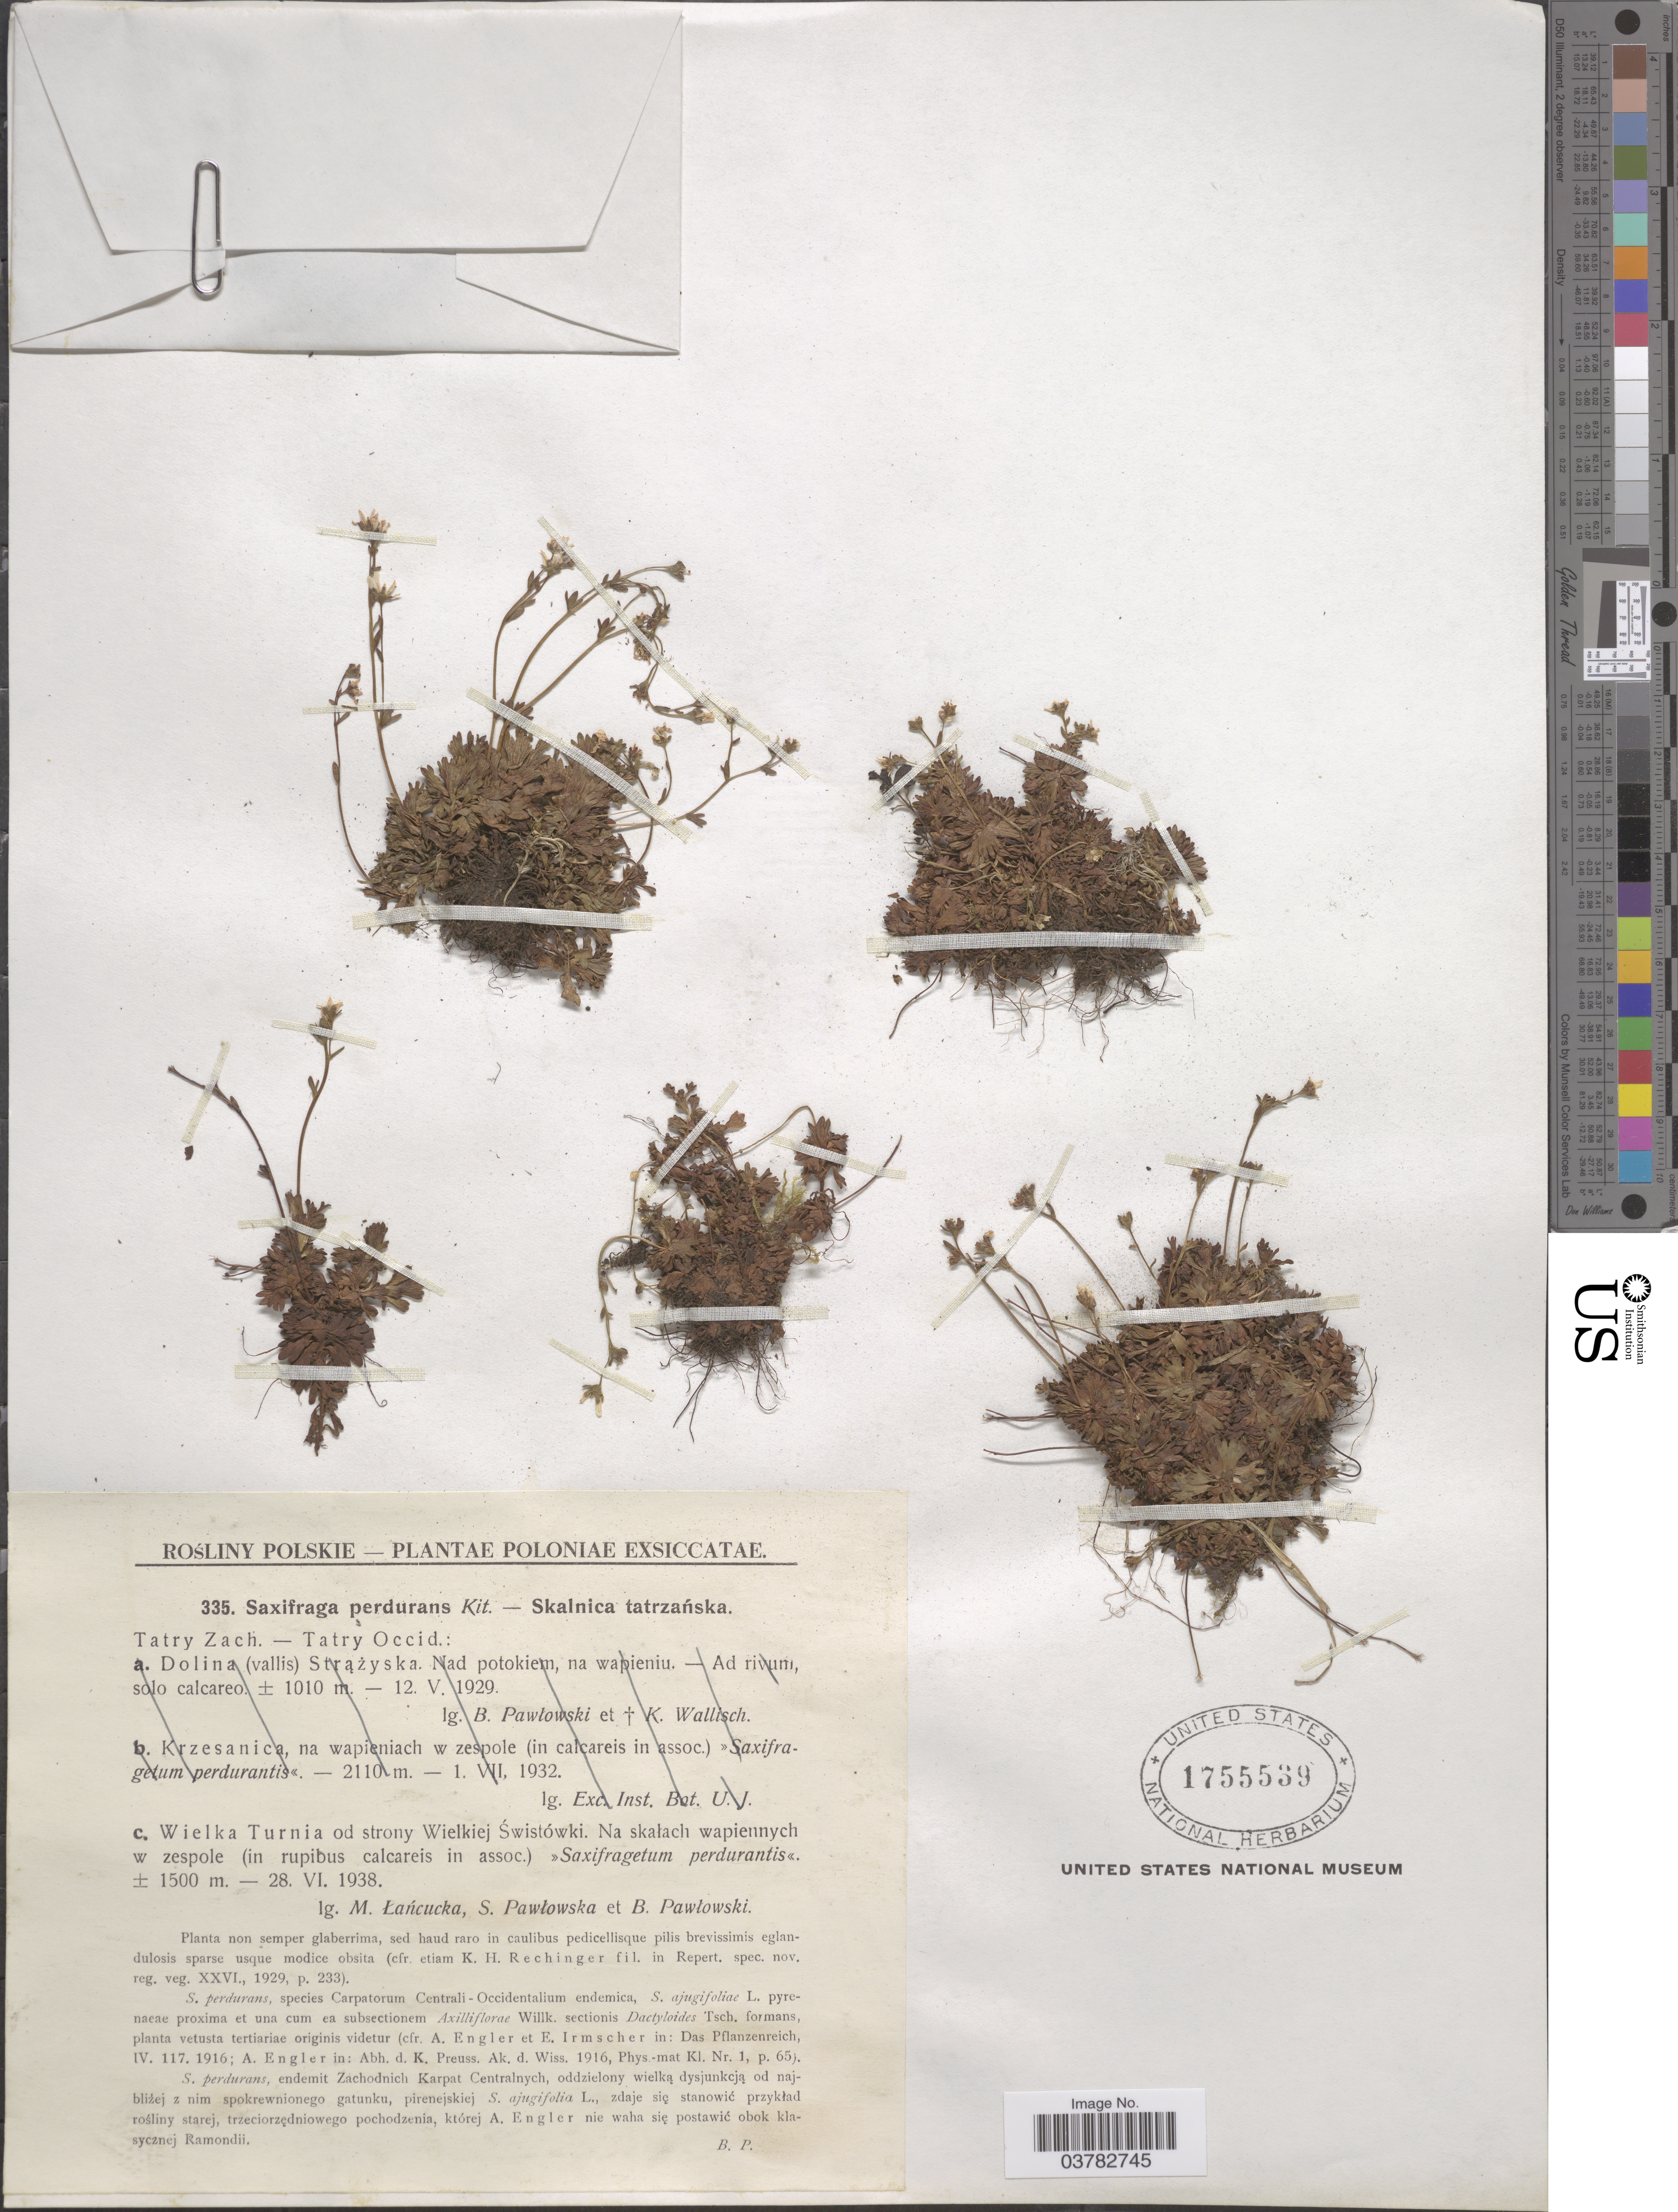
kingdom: Plantae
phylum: Tracheophyta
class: Magnoliopsida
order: Saxifragales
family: Saxifragaceae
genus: Saxifraga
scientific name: Saxifraga perdurans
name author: Kit.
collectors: M. Lancucka, S. Pawlowska & B. Pawlowski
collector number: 335c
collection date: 1938-06-28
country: Poland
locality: Poloniae. Wielka Turnia of stronu Wielkej Świstówki. Na skałach wapiennych w zespole (in rupibus calcareis in assoc.).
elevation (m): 1500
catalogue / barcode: US 1755539